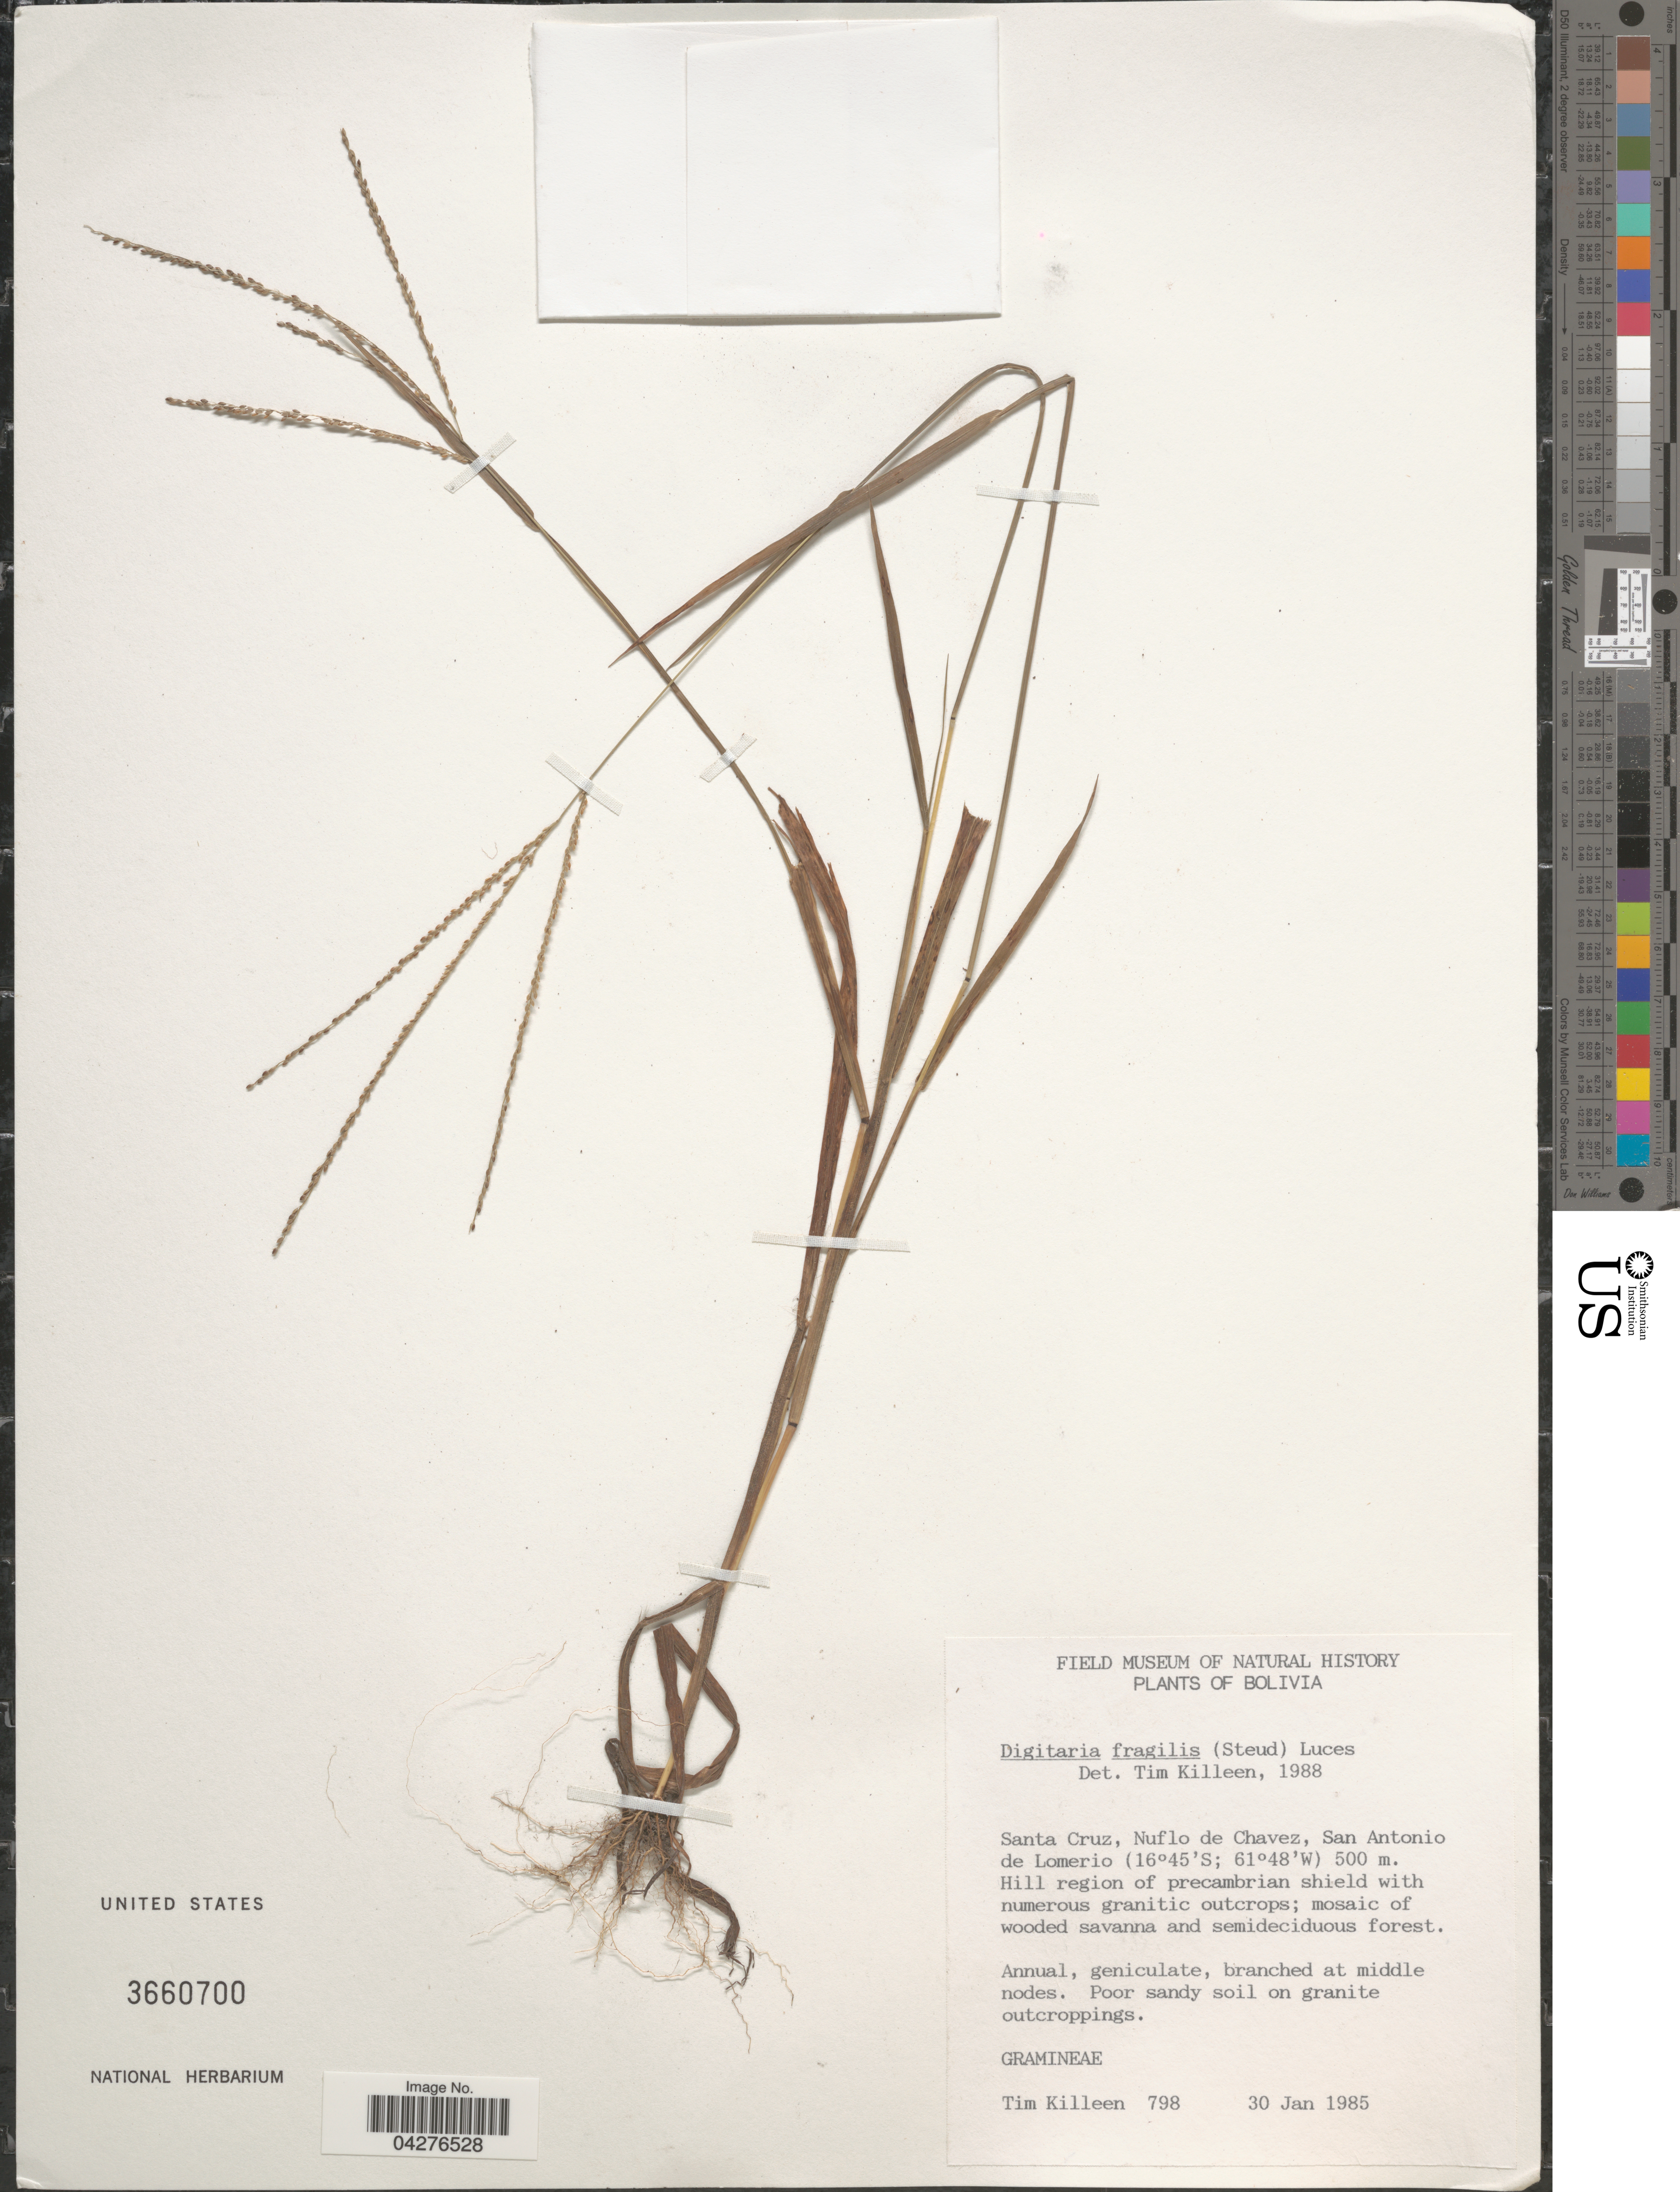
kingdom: Plantae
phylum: Tracheophyta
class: Liliopsida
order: Poales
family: Poaceae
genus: Digitaria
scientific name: Digitaria fragilis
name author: (Steud.) Luces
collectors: T. J. Killeen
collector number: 798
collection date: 1985-01-30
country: Bolivia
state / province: Santa Cruz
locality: Nuflo de Chavez, San Antonio de Lomerio.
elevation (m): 500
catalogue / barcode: US 3660700